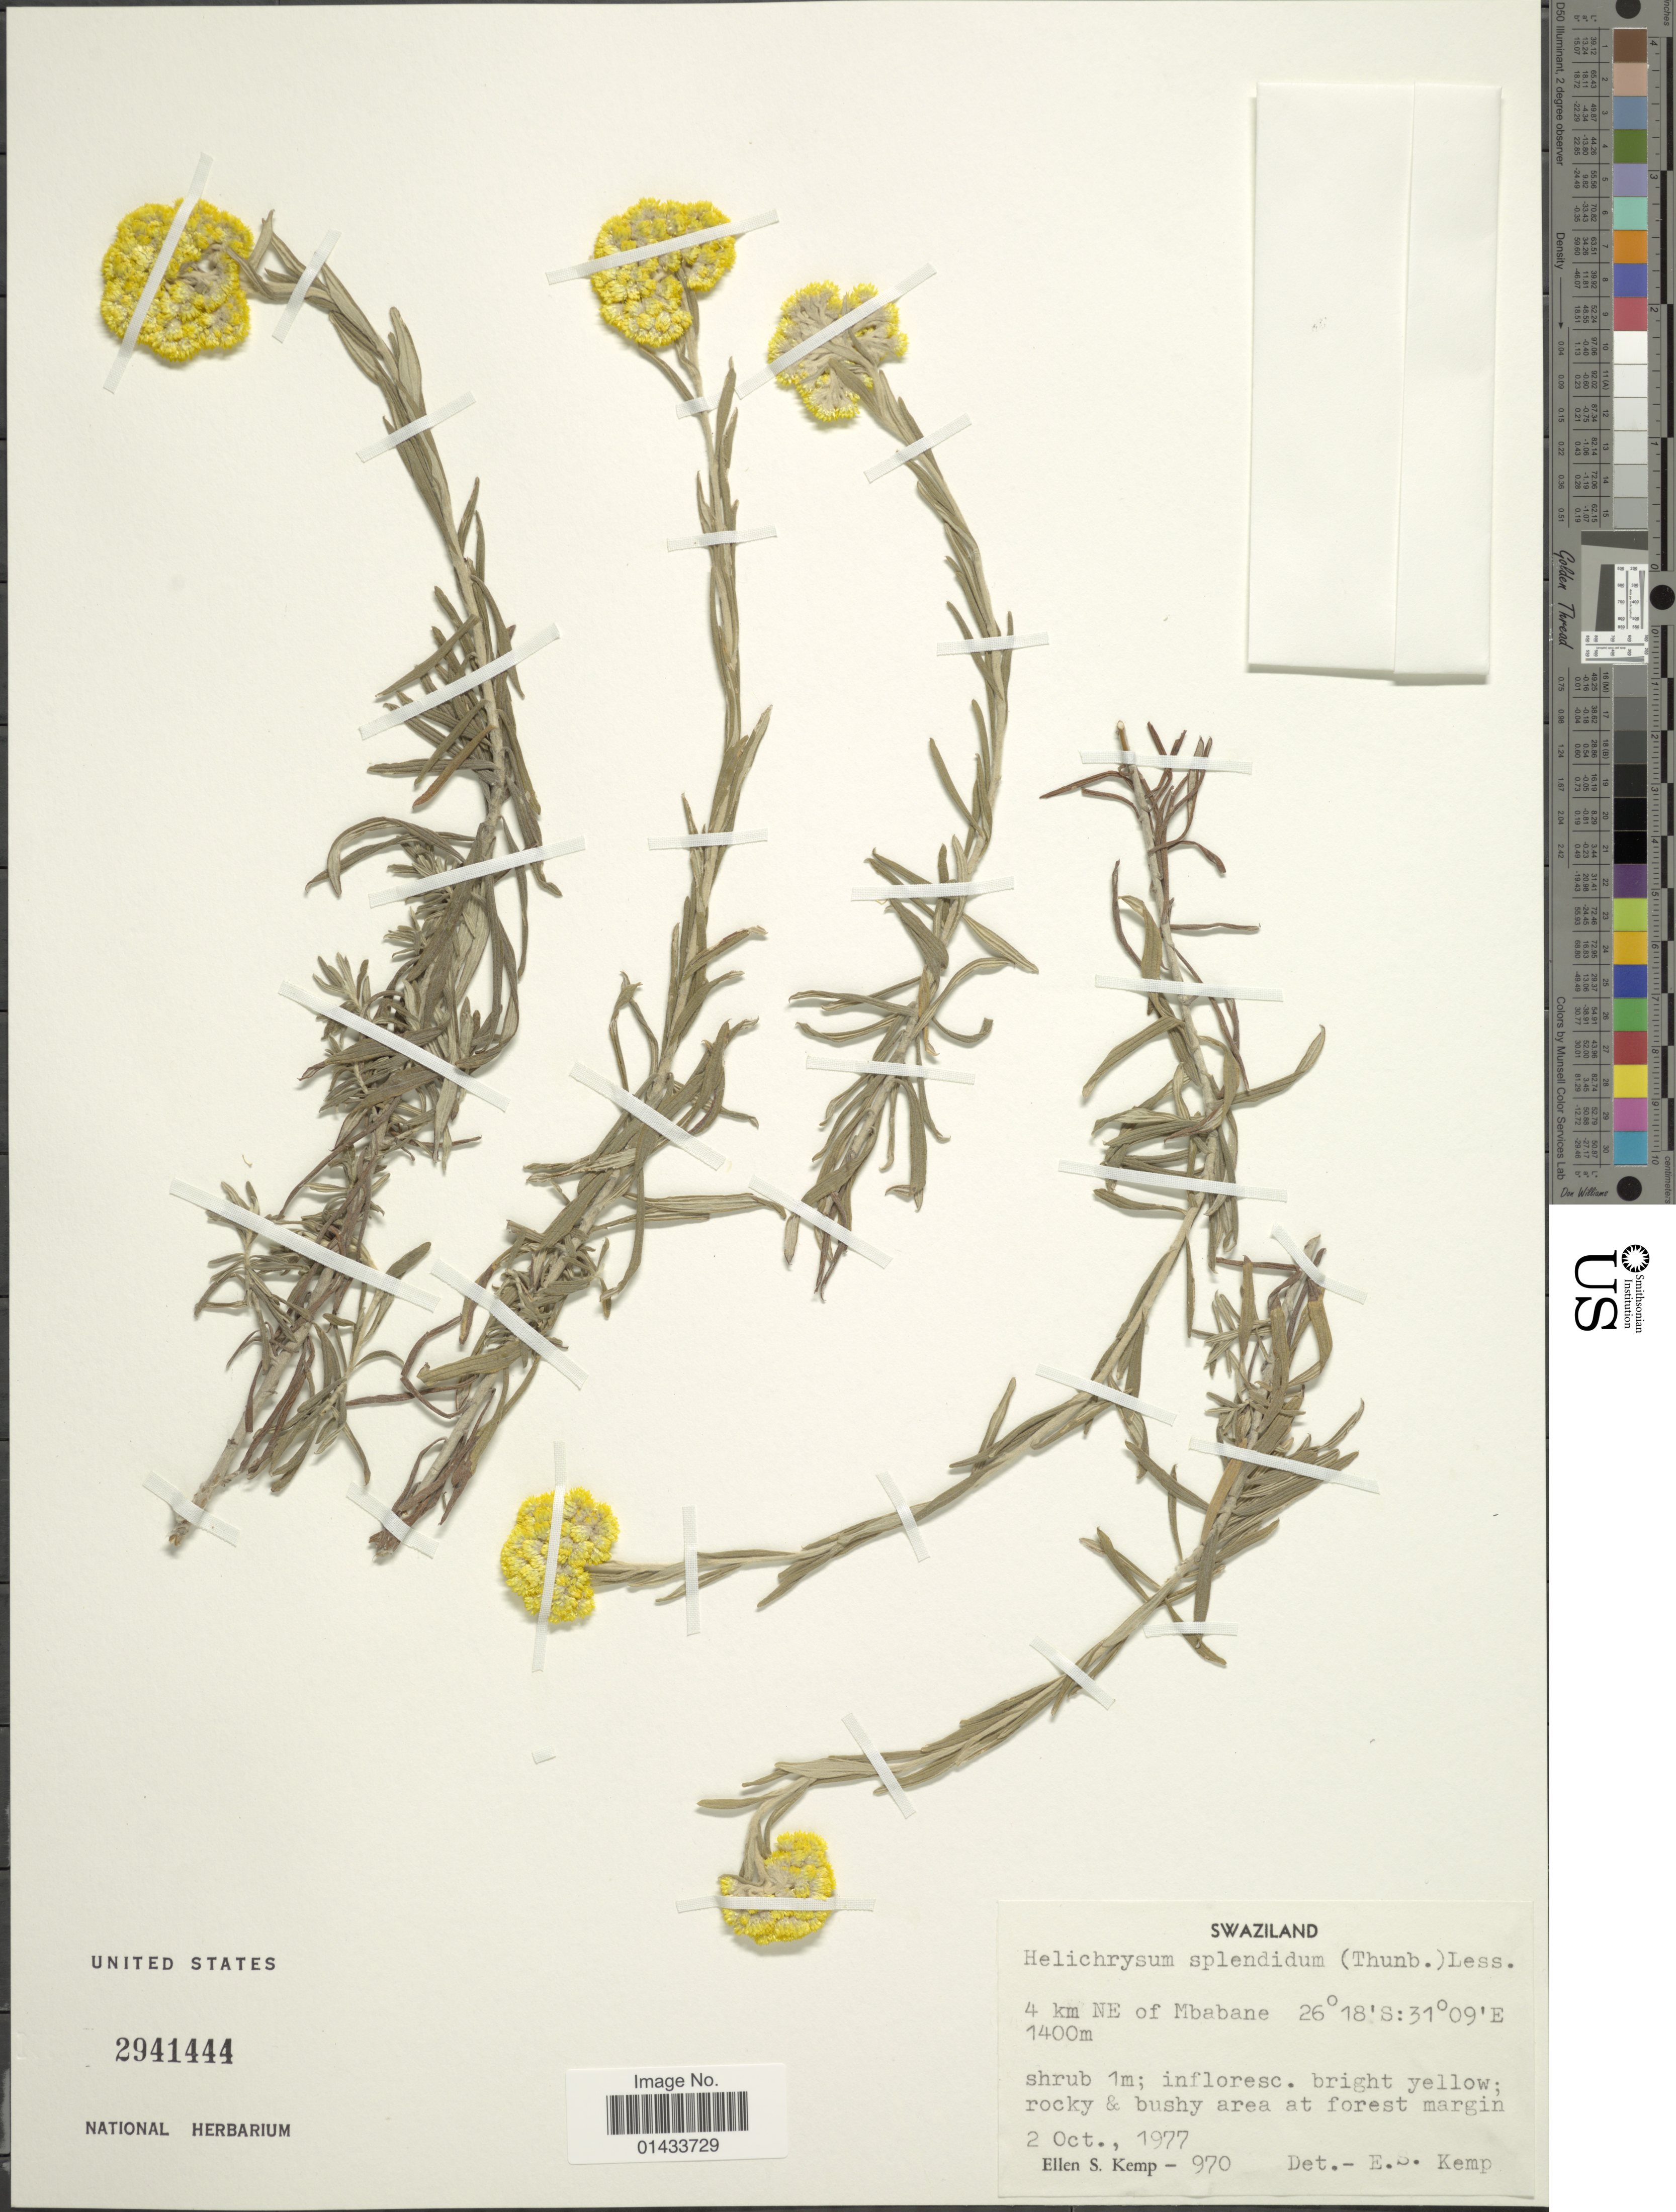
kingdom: Plantae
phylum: Tracheophyta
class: Magnoliopsida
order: Asterales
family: Asteraceae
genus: Helichrysum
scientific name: Helichrysum splendidum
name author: (Thunb.) Less.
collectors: E. S. Kemp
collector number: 970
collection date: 1977-10-02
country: Eswatini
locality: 4 km NE of Mbabane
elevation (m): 1400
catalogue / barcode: US 2941444